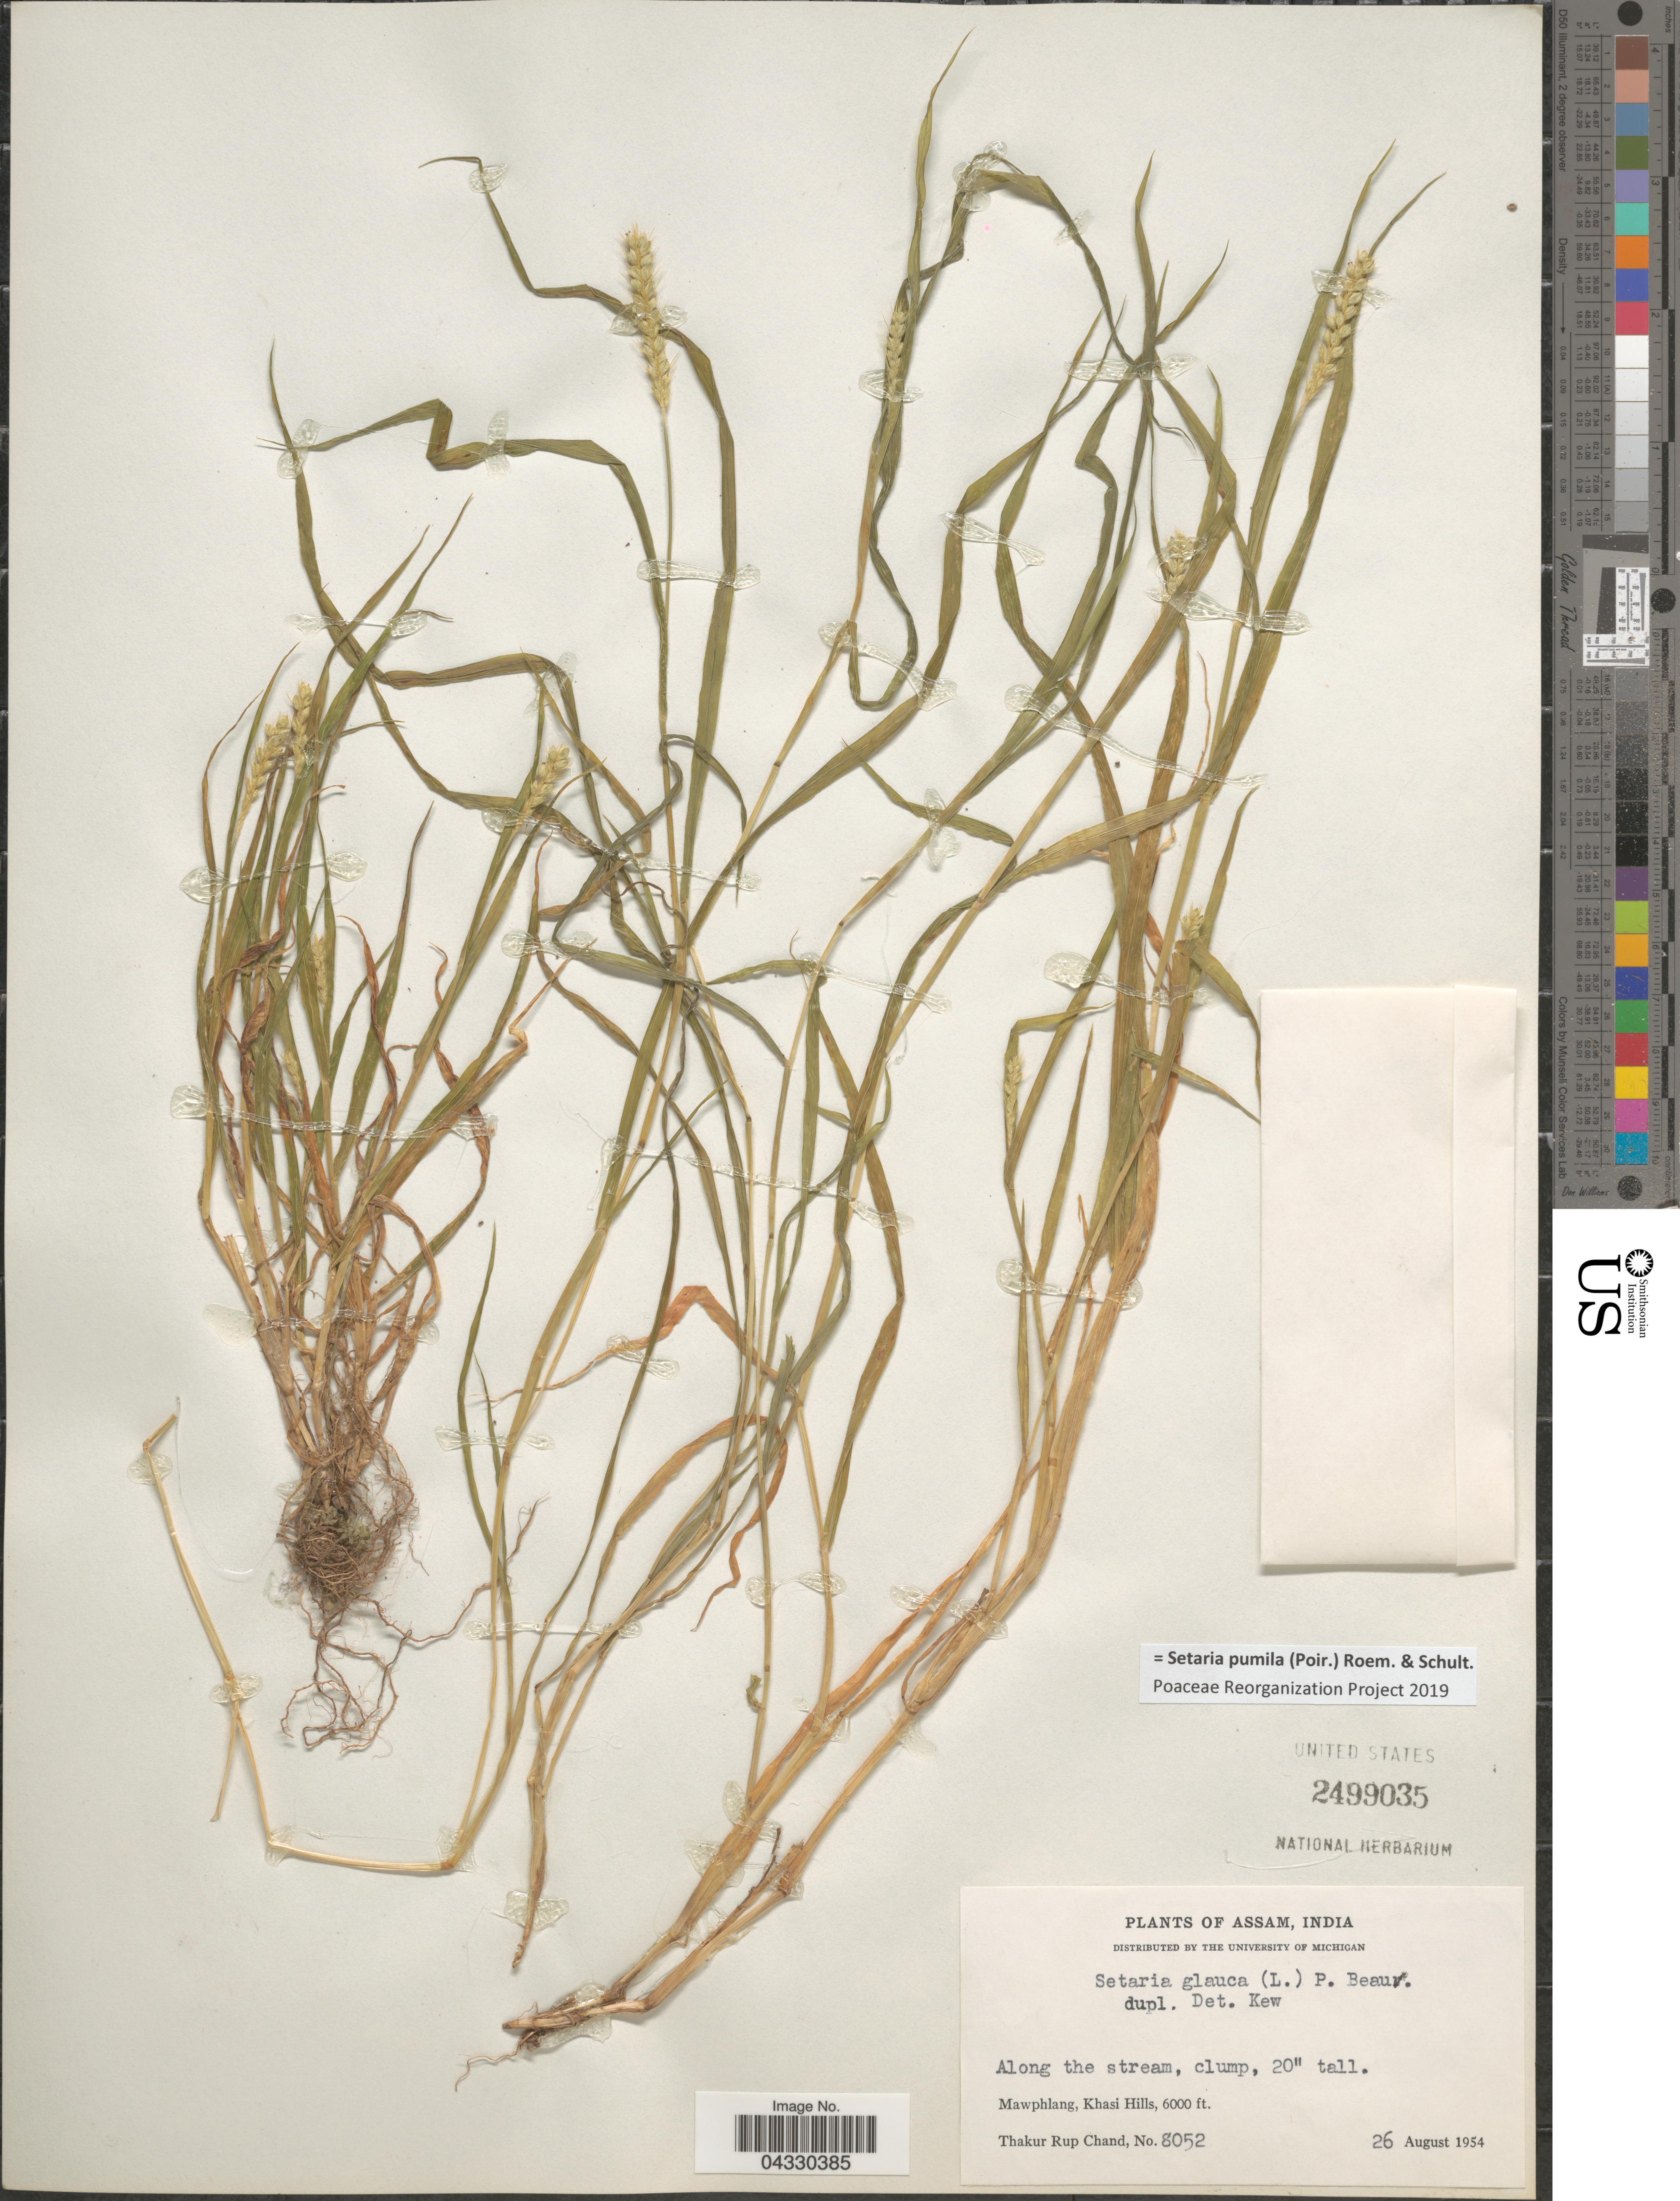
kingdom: Plantae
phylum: Tracheophyta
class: Liliopsida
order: Poales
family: Poaceae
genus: Setaria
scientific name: Setaria pumila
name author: (Poir.) Roem. & Schult.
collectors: T. R. Chand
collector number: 8052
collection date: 1954-08-26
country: India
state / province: Meghalaya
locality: Along the stream. Mawphlang, Khasi Hills.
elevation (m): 1829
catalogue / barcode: US 2499035